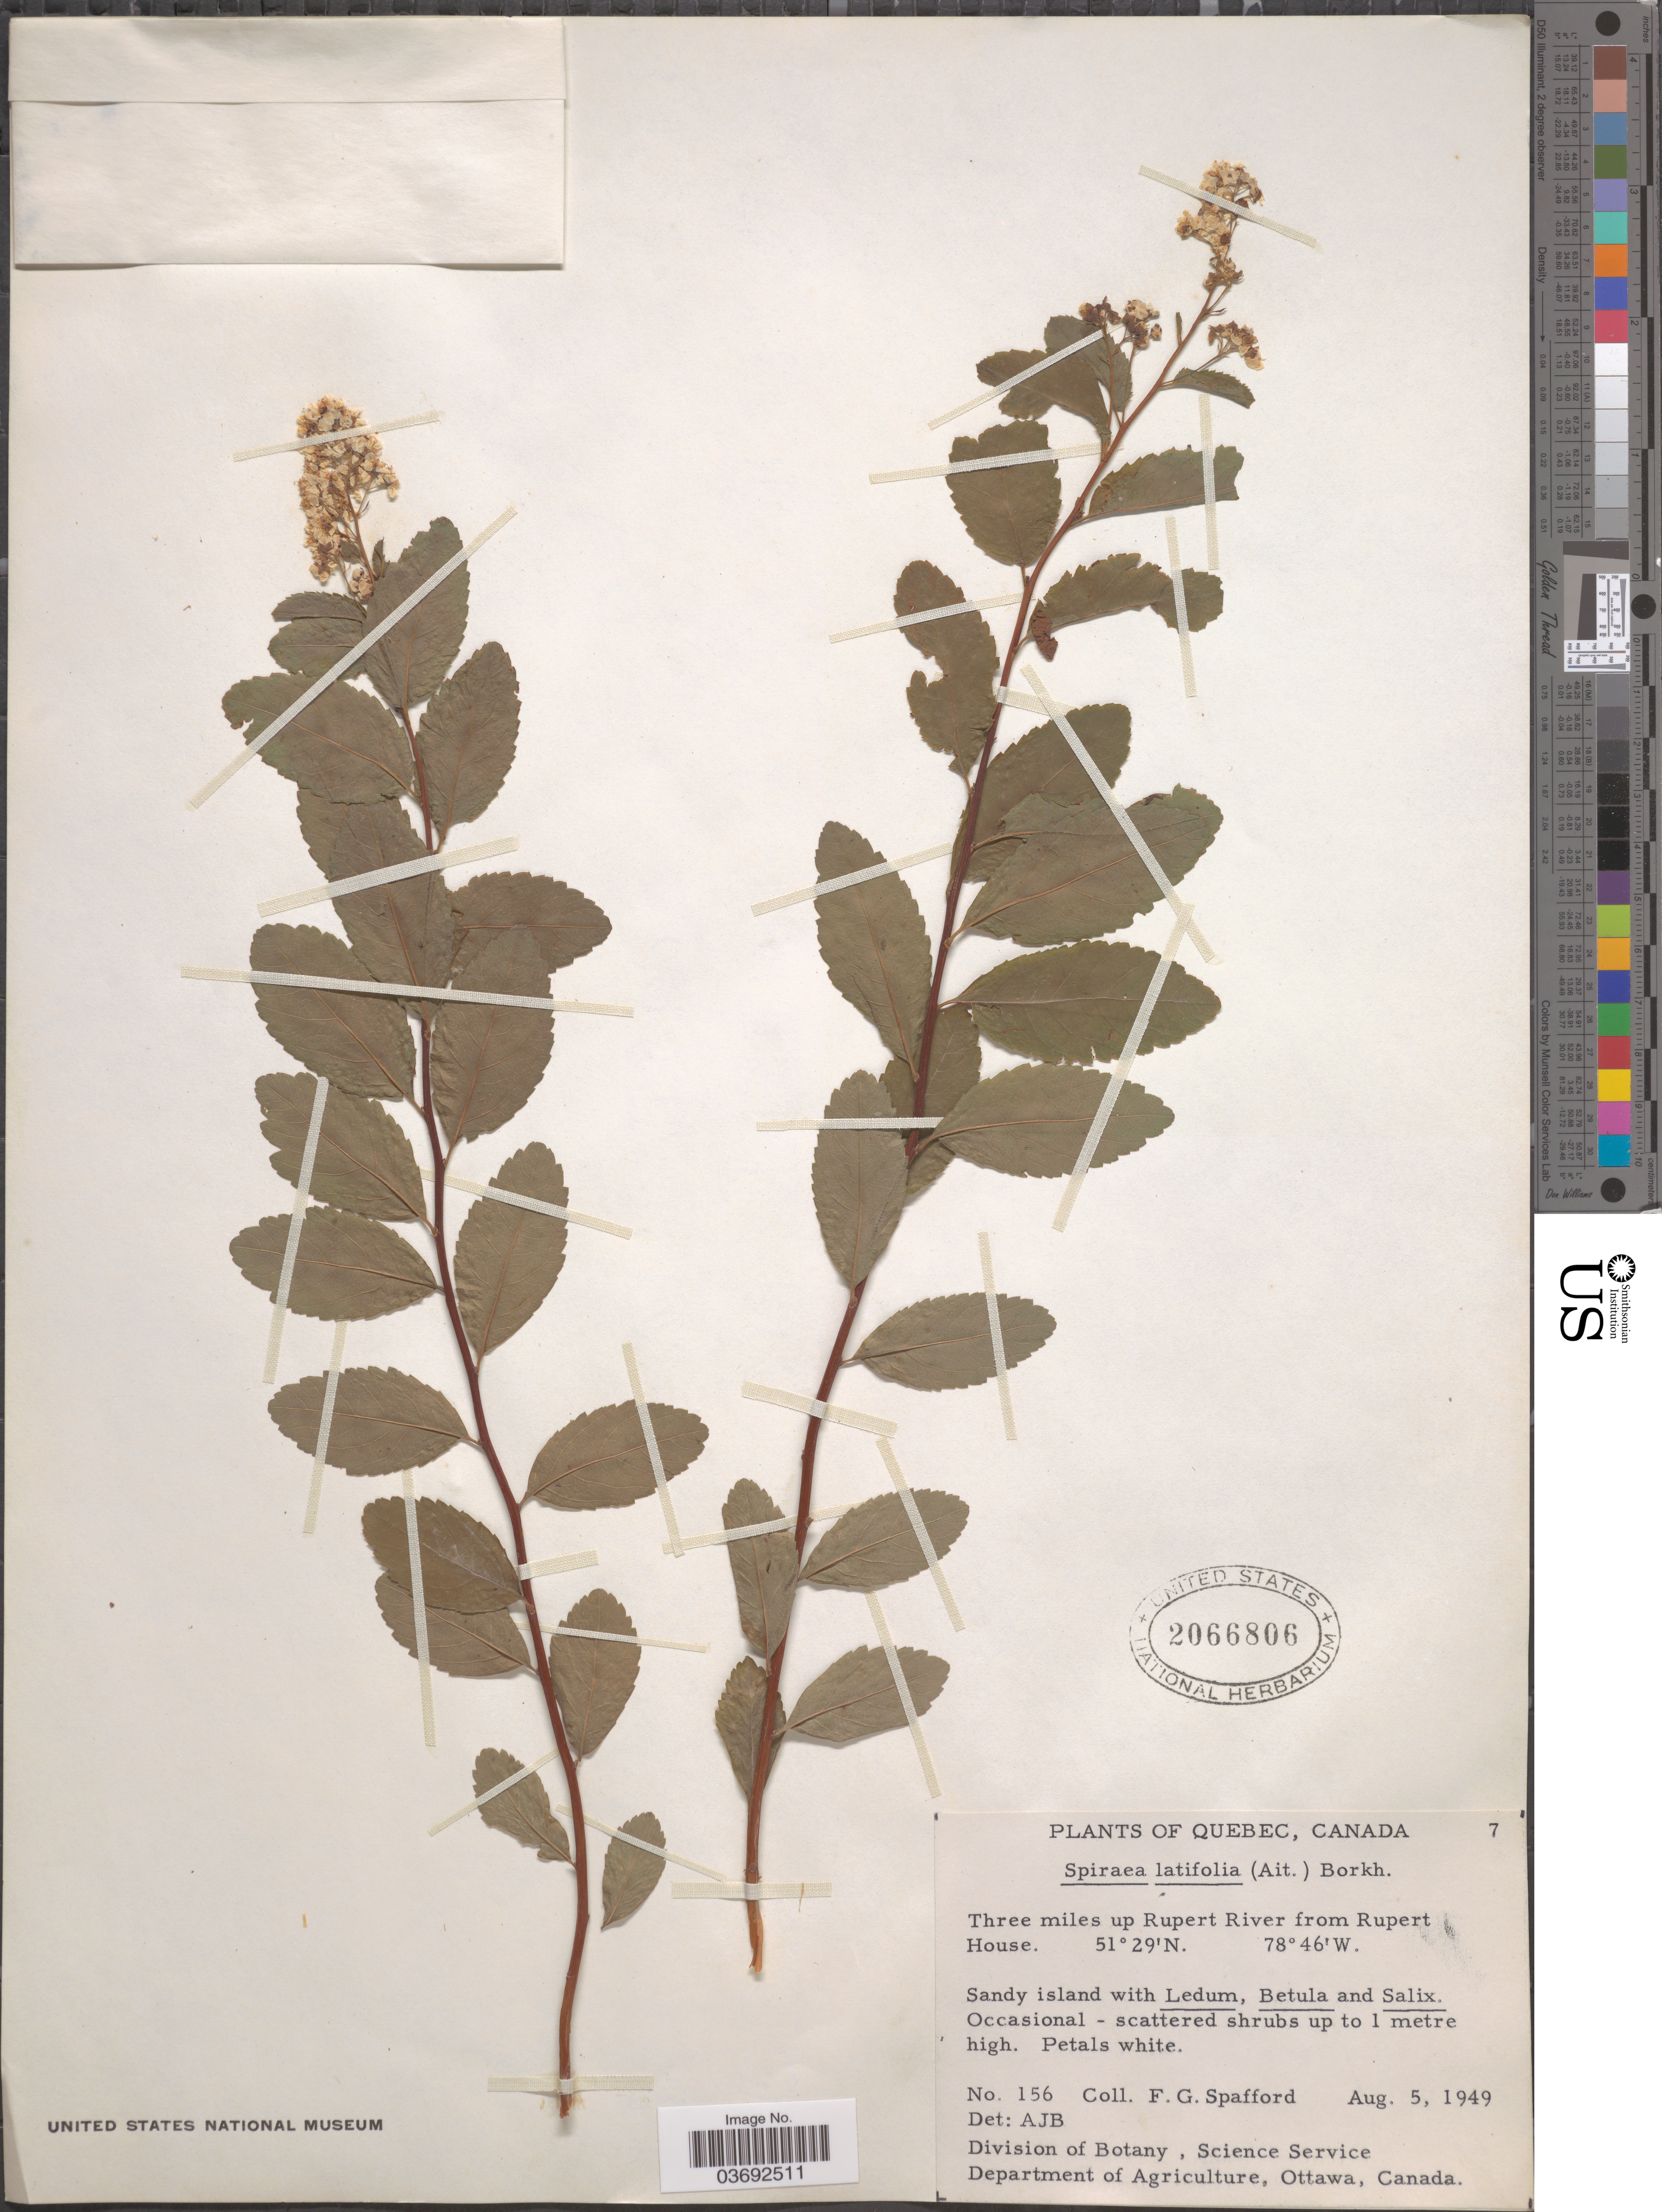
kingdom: Plantae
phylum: Tracheophyta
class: Magnoliopsida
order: Rosales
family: Rosaceae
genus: Spiraea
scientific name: Spiraea latifolia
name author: Borkh.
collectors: F. Spafford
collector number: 156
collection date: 1949-08-05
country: Canada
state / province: Quebec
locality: Three miles up Rupert River from Rupert House.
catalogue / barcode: US 2066806